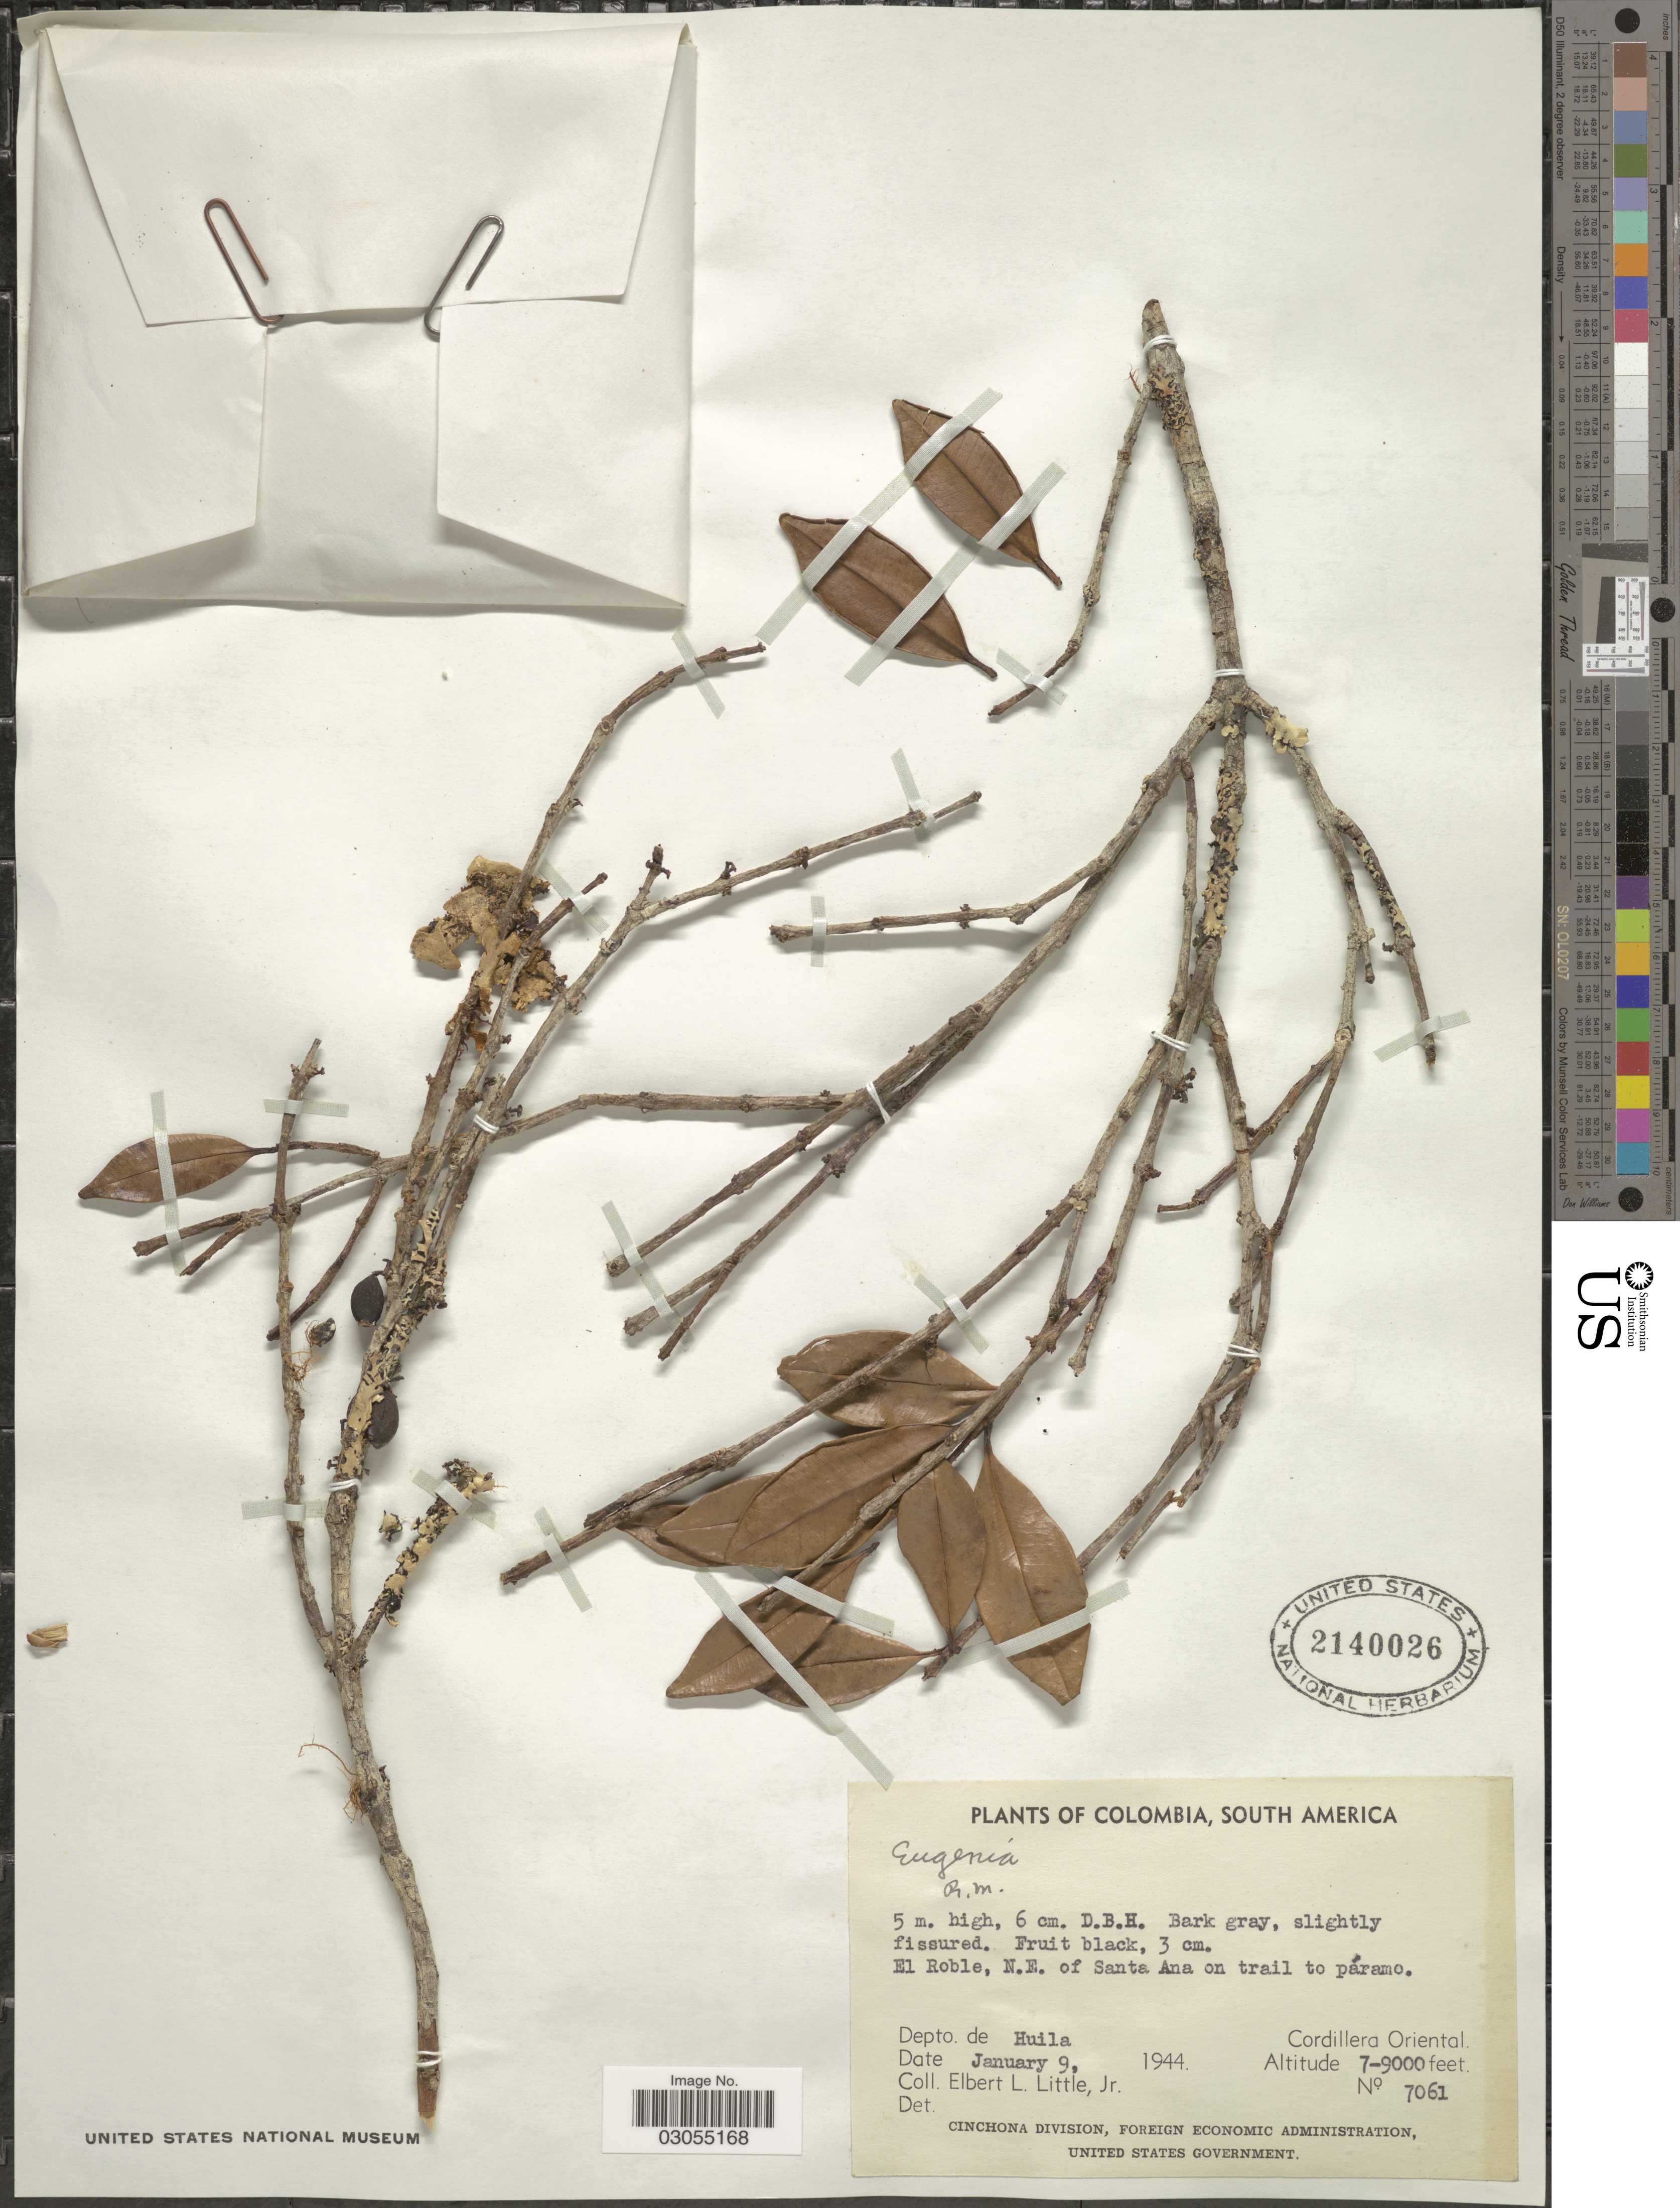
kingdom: Plantae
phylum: Tracheophyta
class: Magnoliopsida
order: Myrtales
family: Myrtaceae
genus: Eugenia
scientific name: Eugenia sp.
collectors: E. L. Little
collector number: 7061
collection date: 1944-01-09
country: Colombia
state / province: Huila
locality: El Roble, N.E. of Santa Ana on trail to páramo. Depto. de Huila, Cordillera Oriental.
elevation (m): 2134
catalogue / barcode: US 2140026